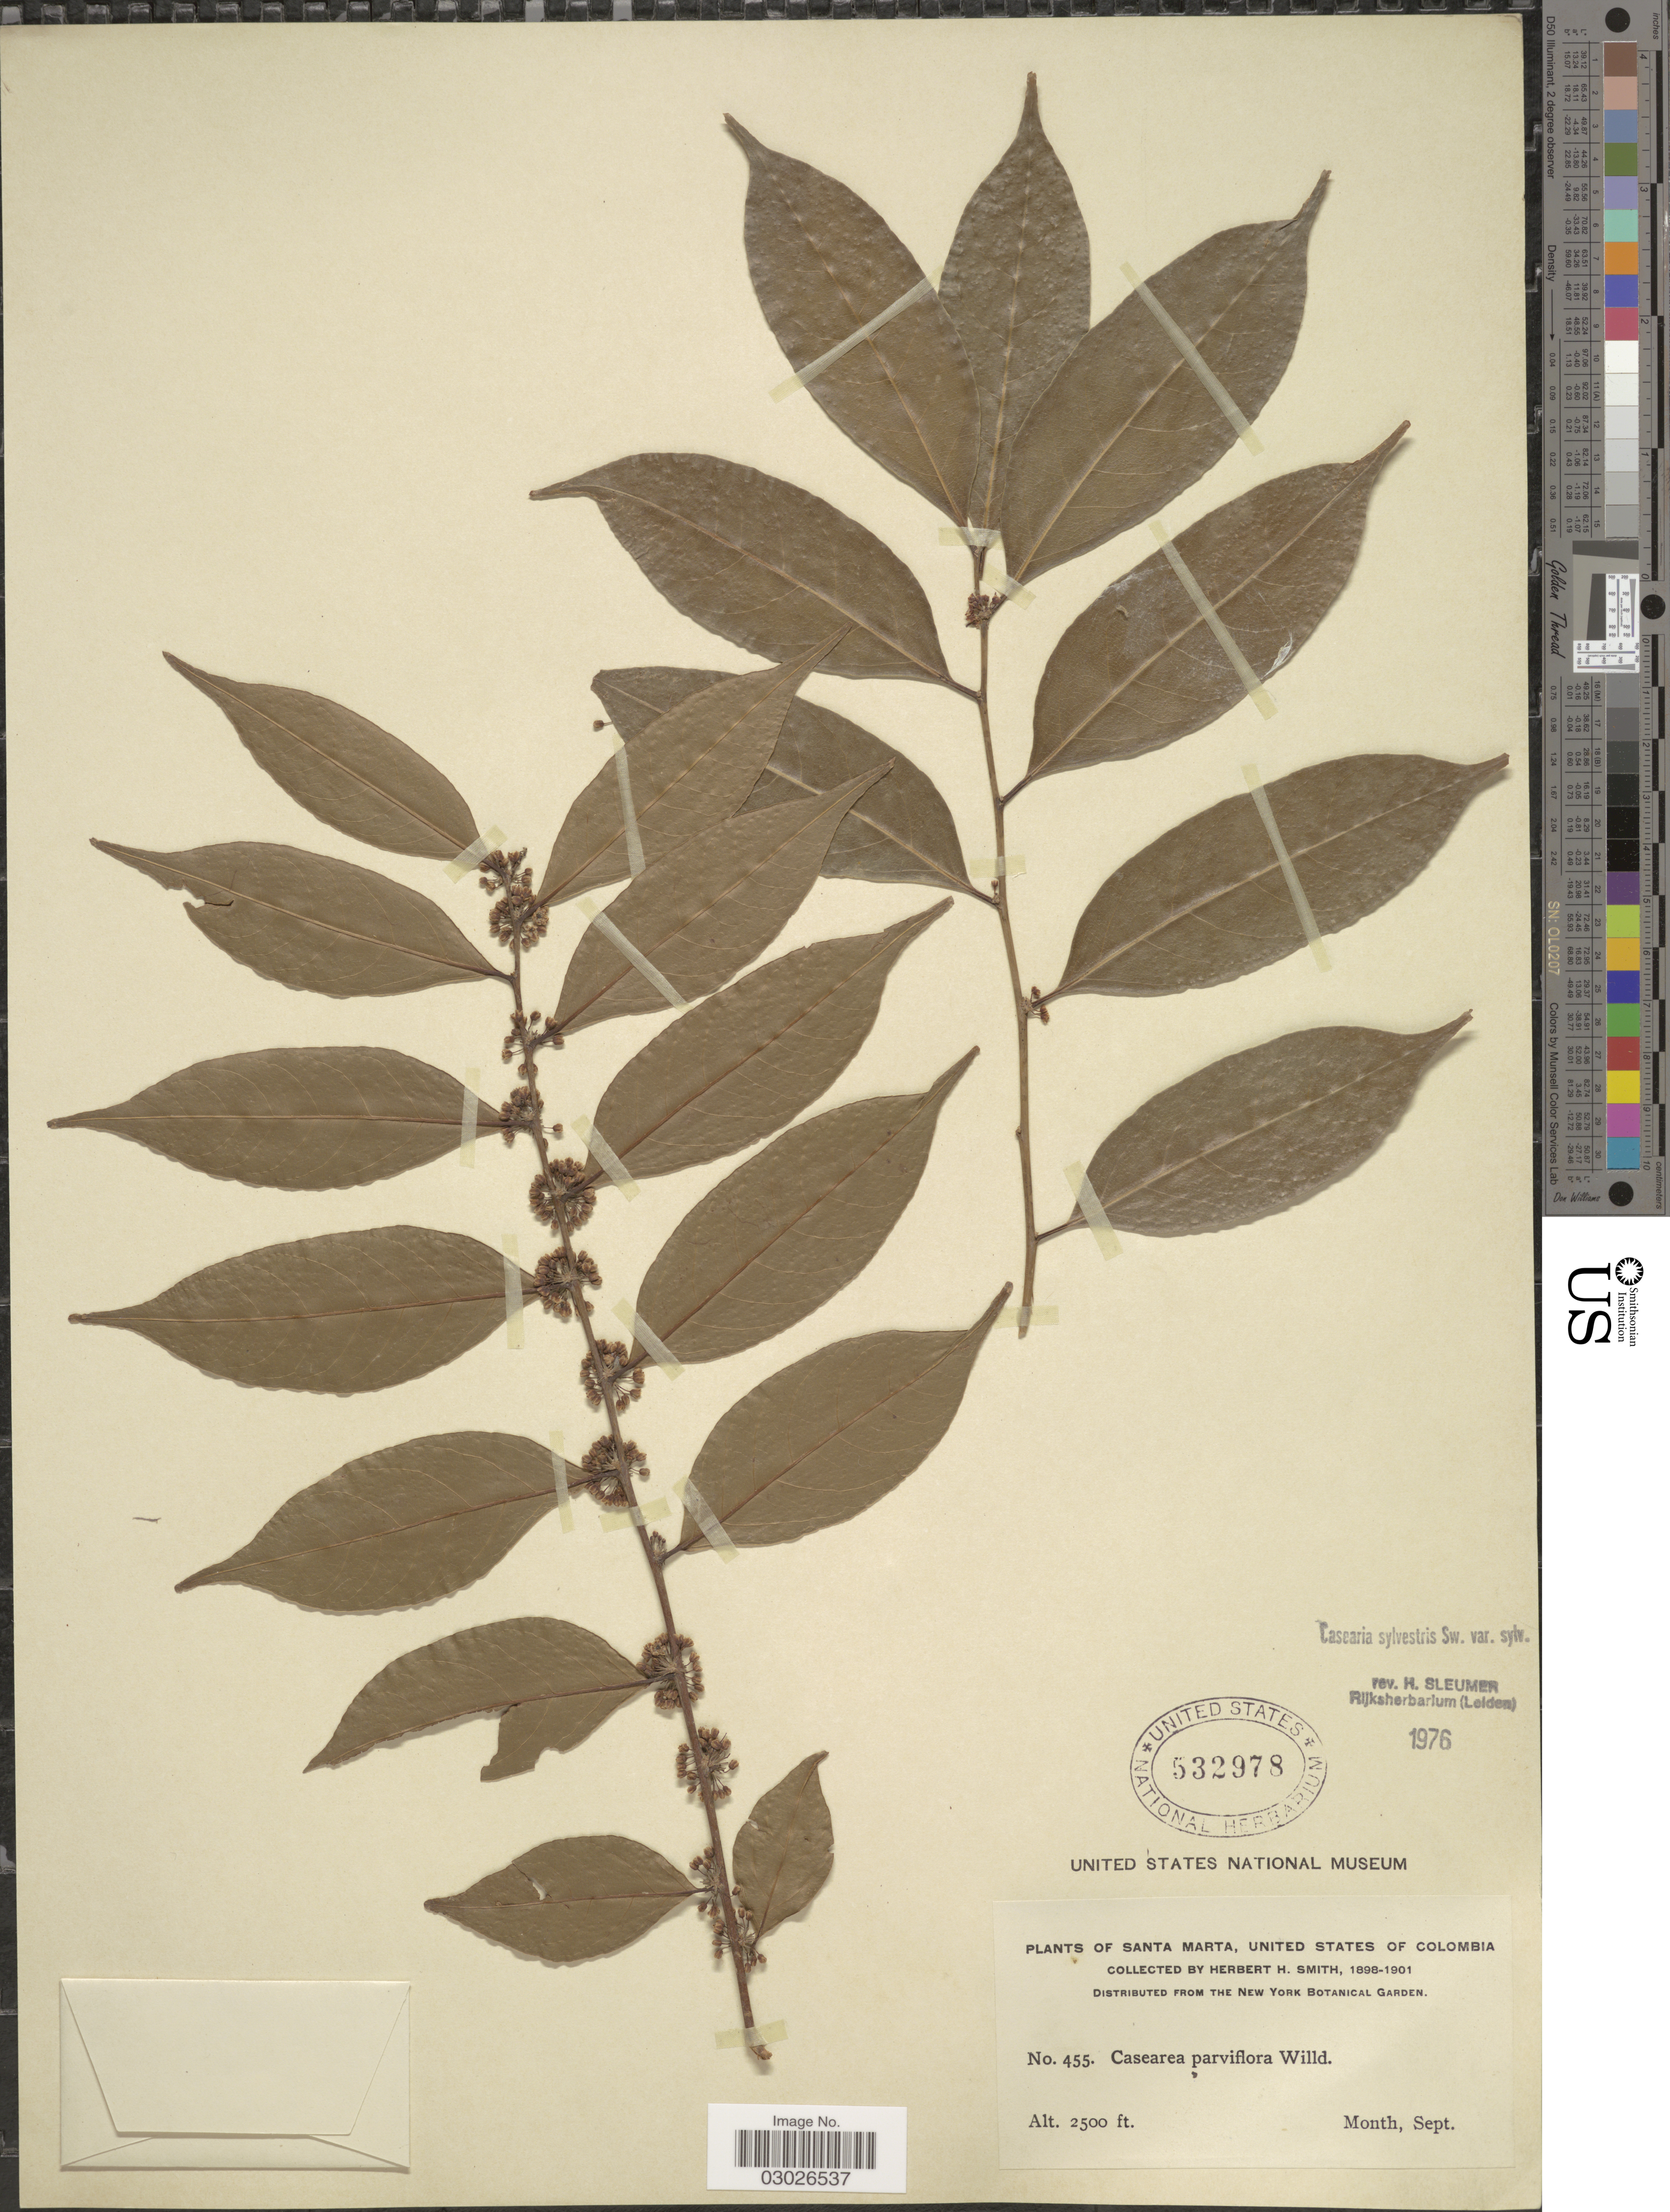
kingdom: Plantae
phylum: Tracheophyta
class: Magnoliopsida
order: Malpighiales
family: Salicaceae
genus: Casearia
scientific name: Casearia sylvestris var. sylvestris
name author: Sw.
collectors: Herbert H. Smith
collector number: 455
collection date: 1898-09/1901-09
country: Colombia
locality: Santa Marta, United States of Colombia.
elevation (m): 762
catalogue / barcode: US 532978